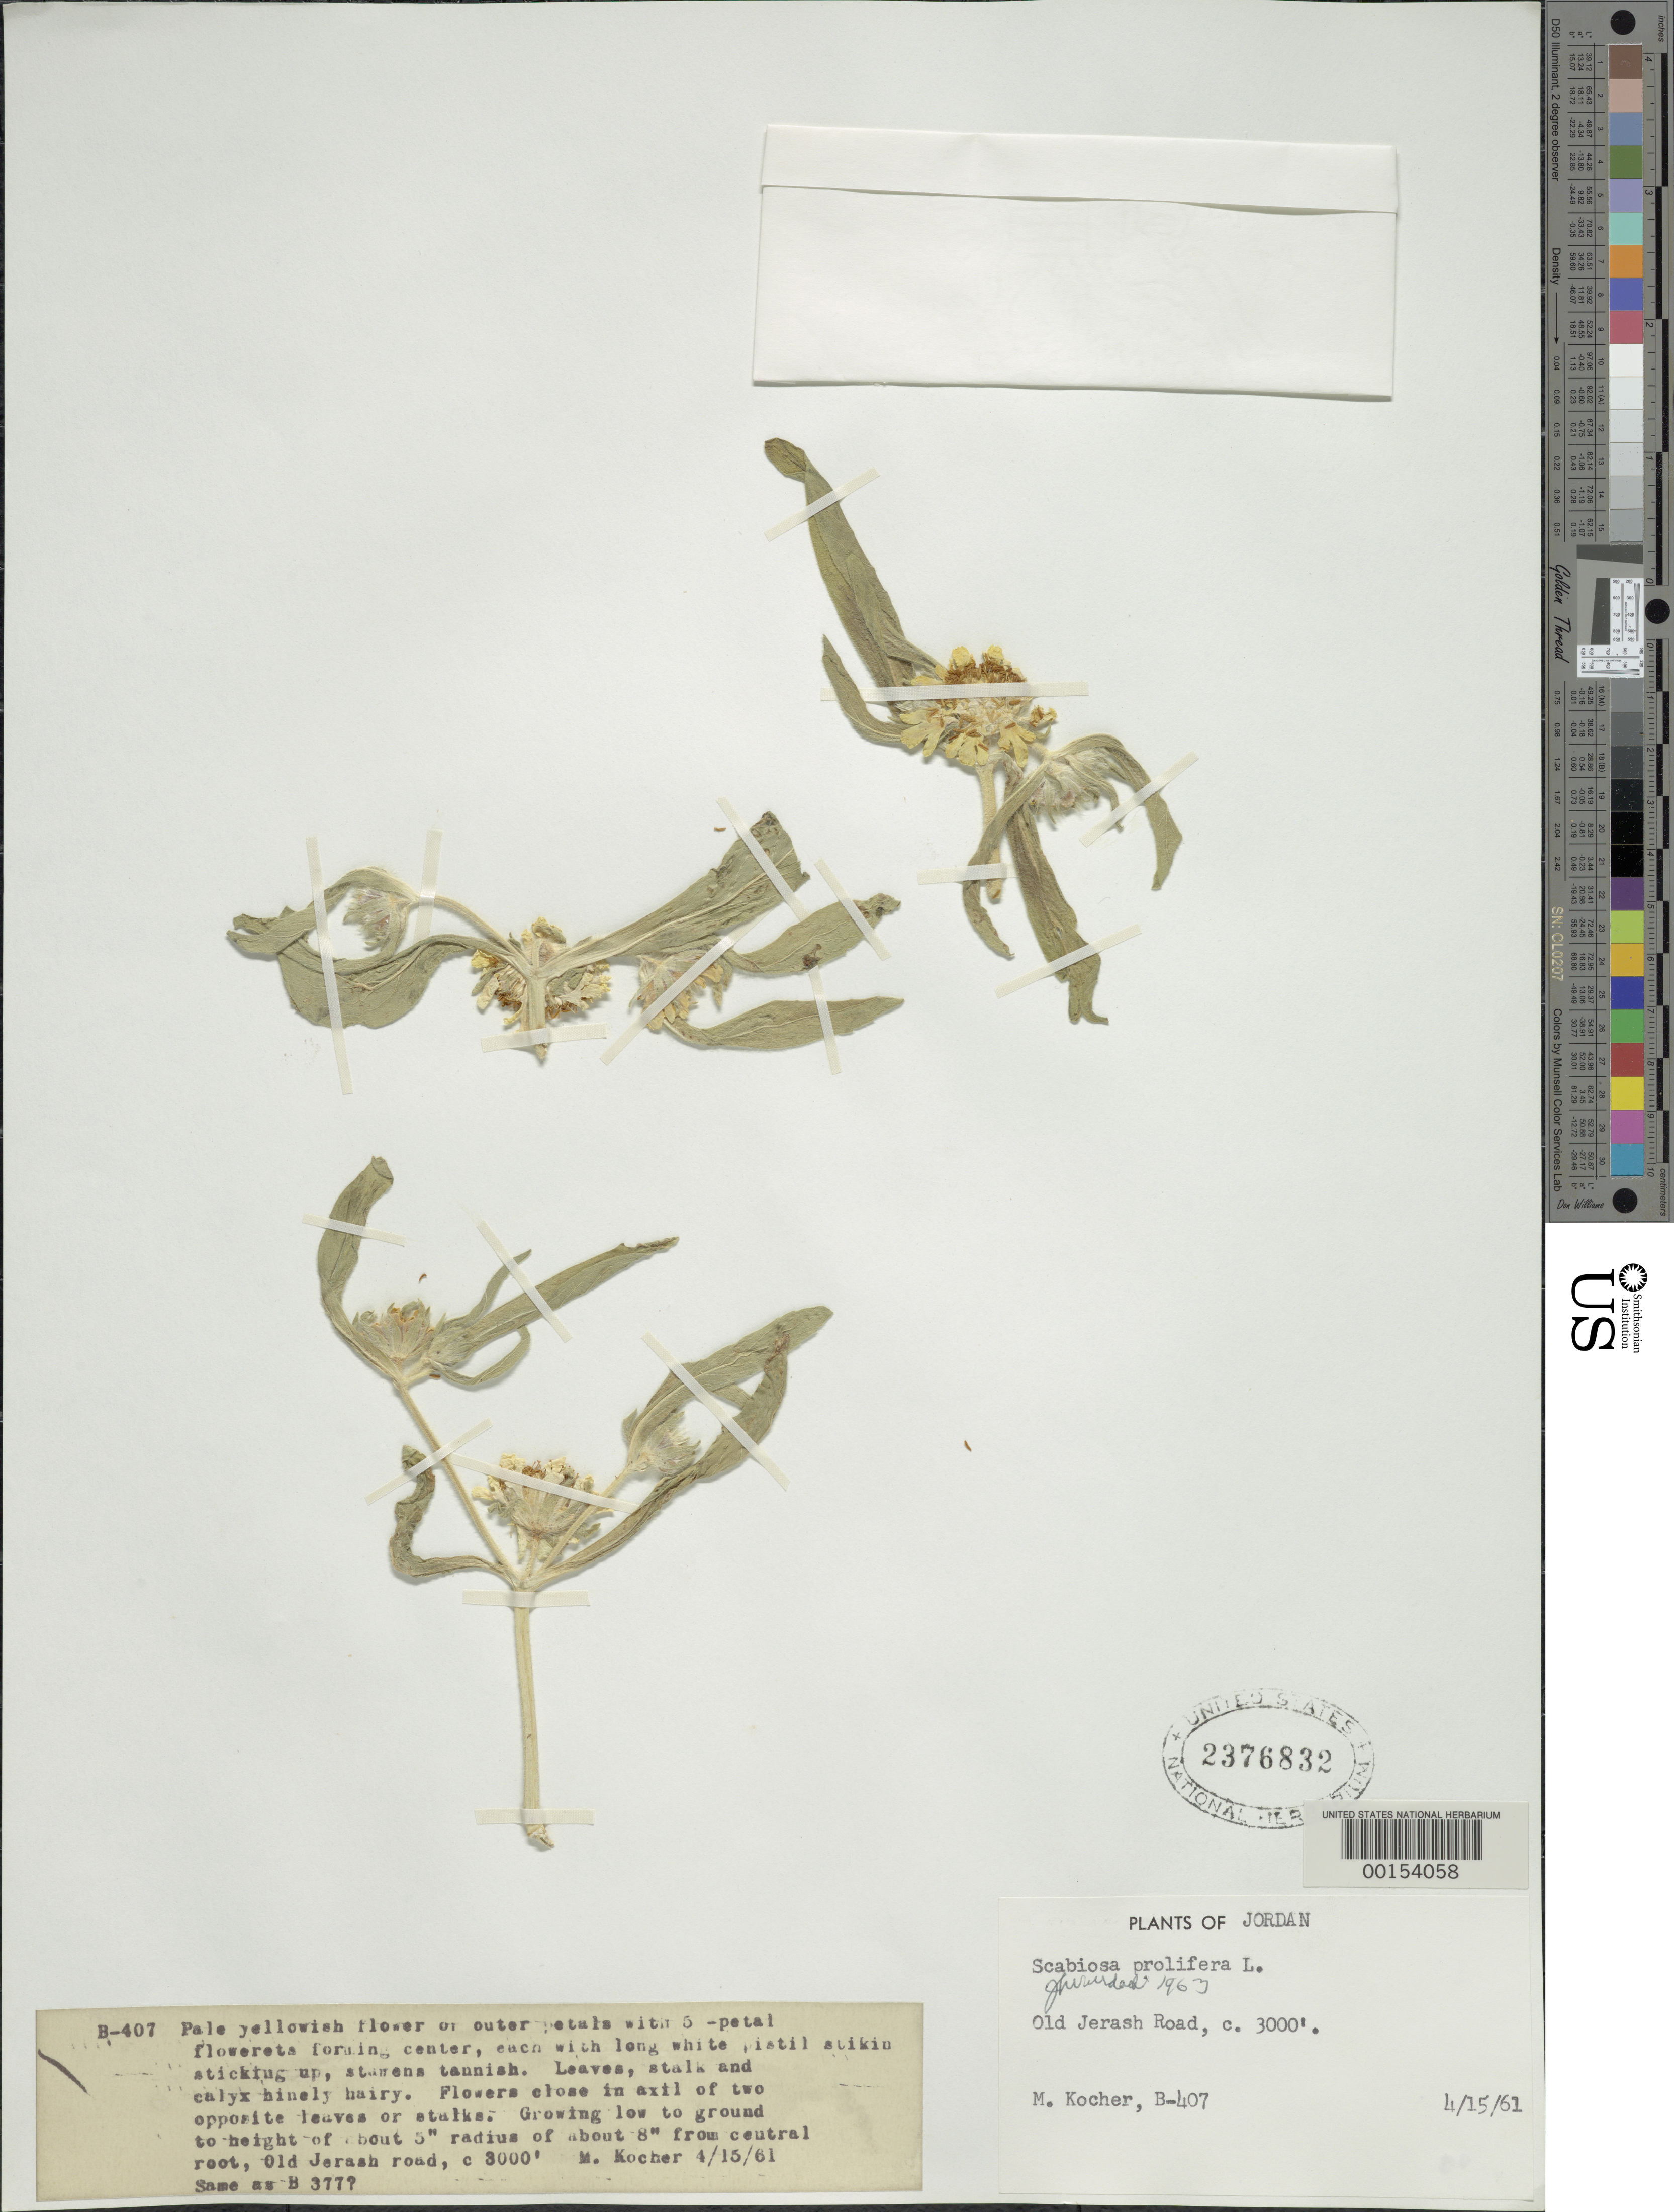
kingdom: Plantae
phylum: Tracheophyta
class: Magnoliopsida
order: Dipsacales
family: Caprifoliaceae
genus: Scabiosa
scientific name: Scabiosa prolifera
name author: L.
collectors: M. Kocher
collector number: B 407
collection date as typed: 15 Apr 1961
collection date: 1961-04-15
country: Jordan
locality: Old road to Jerash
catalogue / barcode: US 2376832